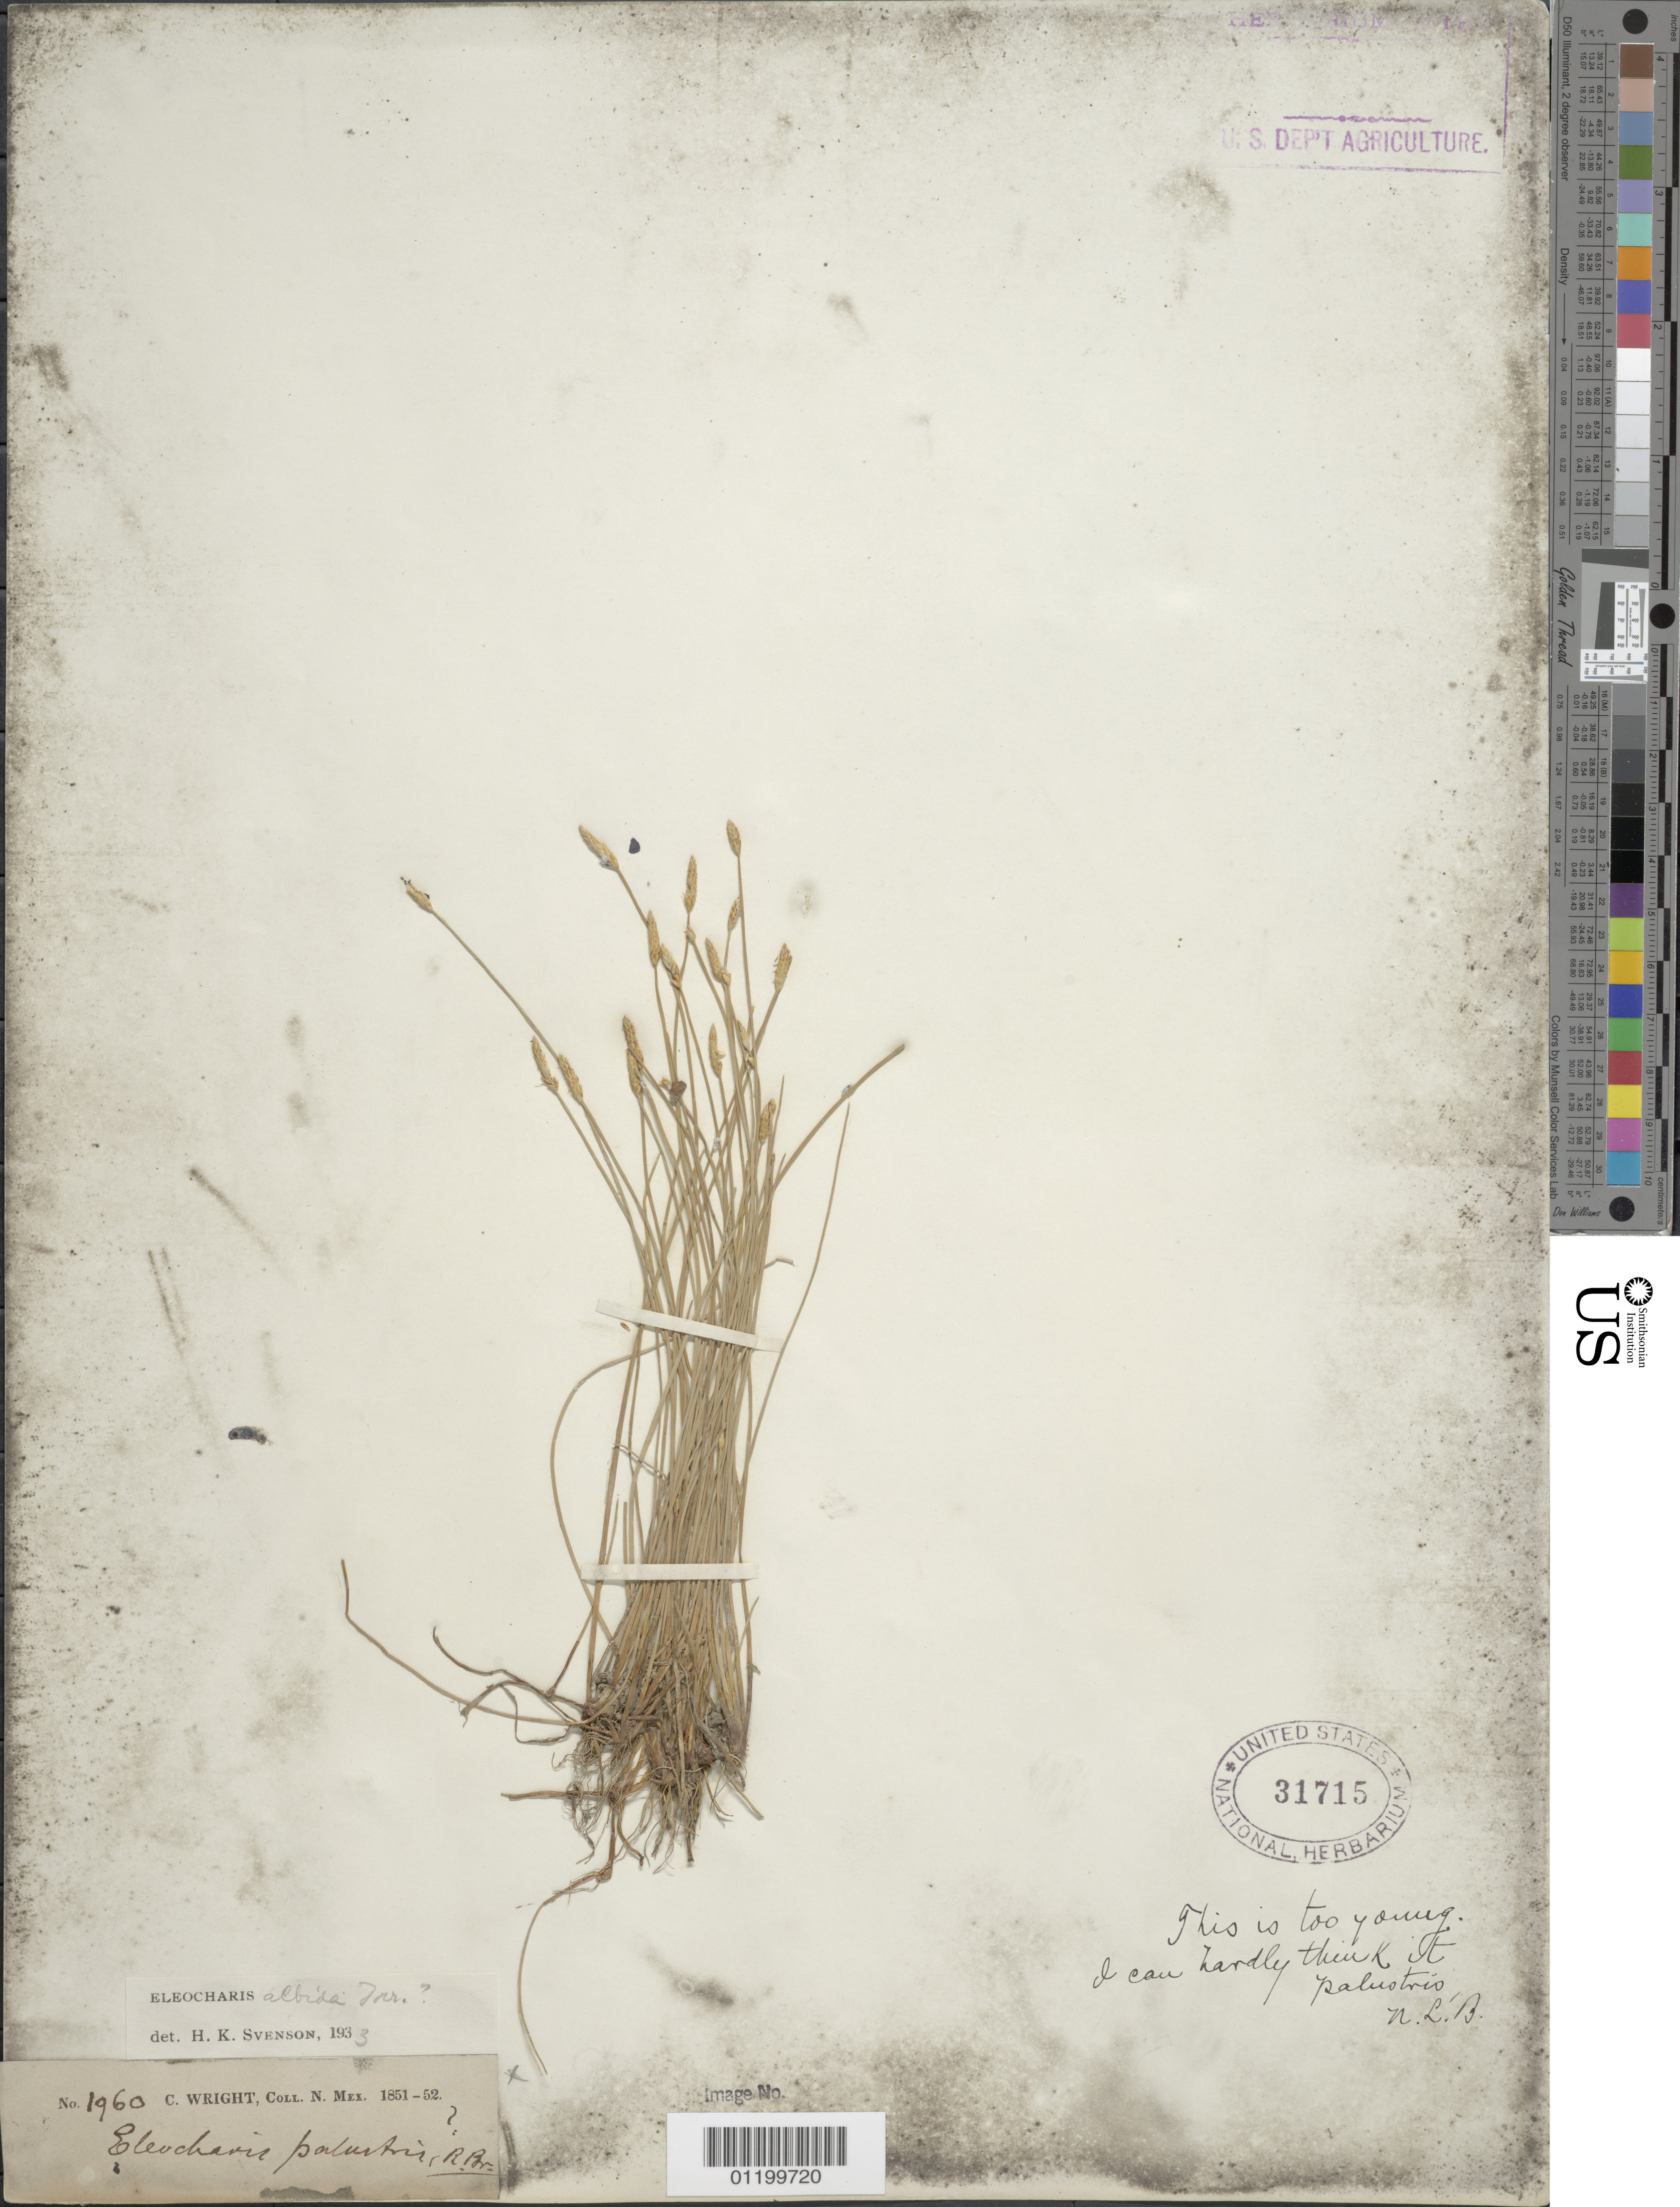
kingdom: Plantae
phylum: Tracheophyta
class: Liliopsida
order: Poales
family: Cyperaceae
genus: Eleocharis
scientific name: Eleocharis albida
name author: Torr.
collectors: C. Wright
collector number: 1960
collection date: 1851/1852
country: United States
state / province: New Mexico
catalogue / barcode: US 31715